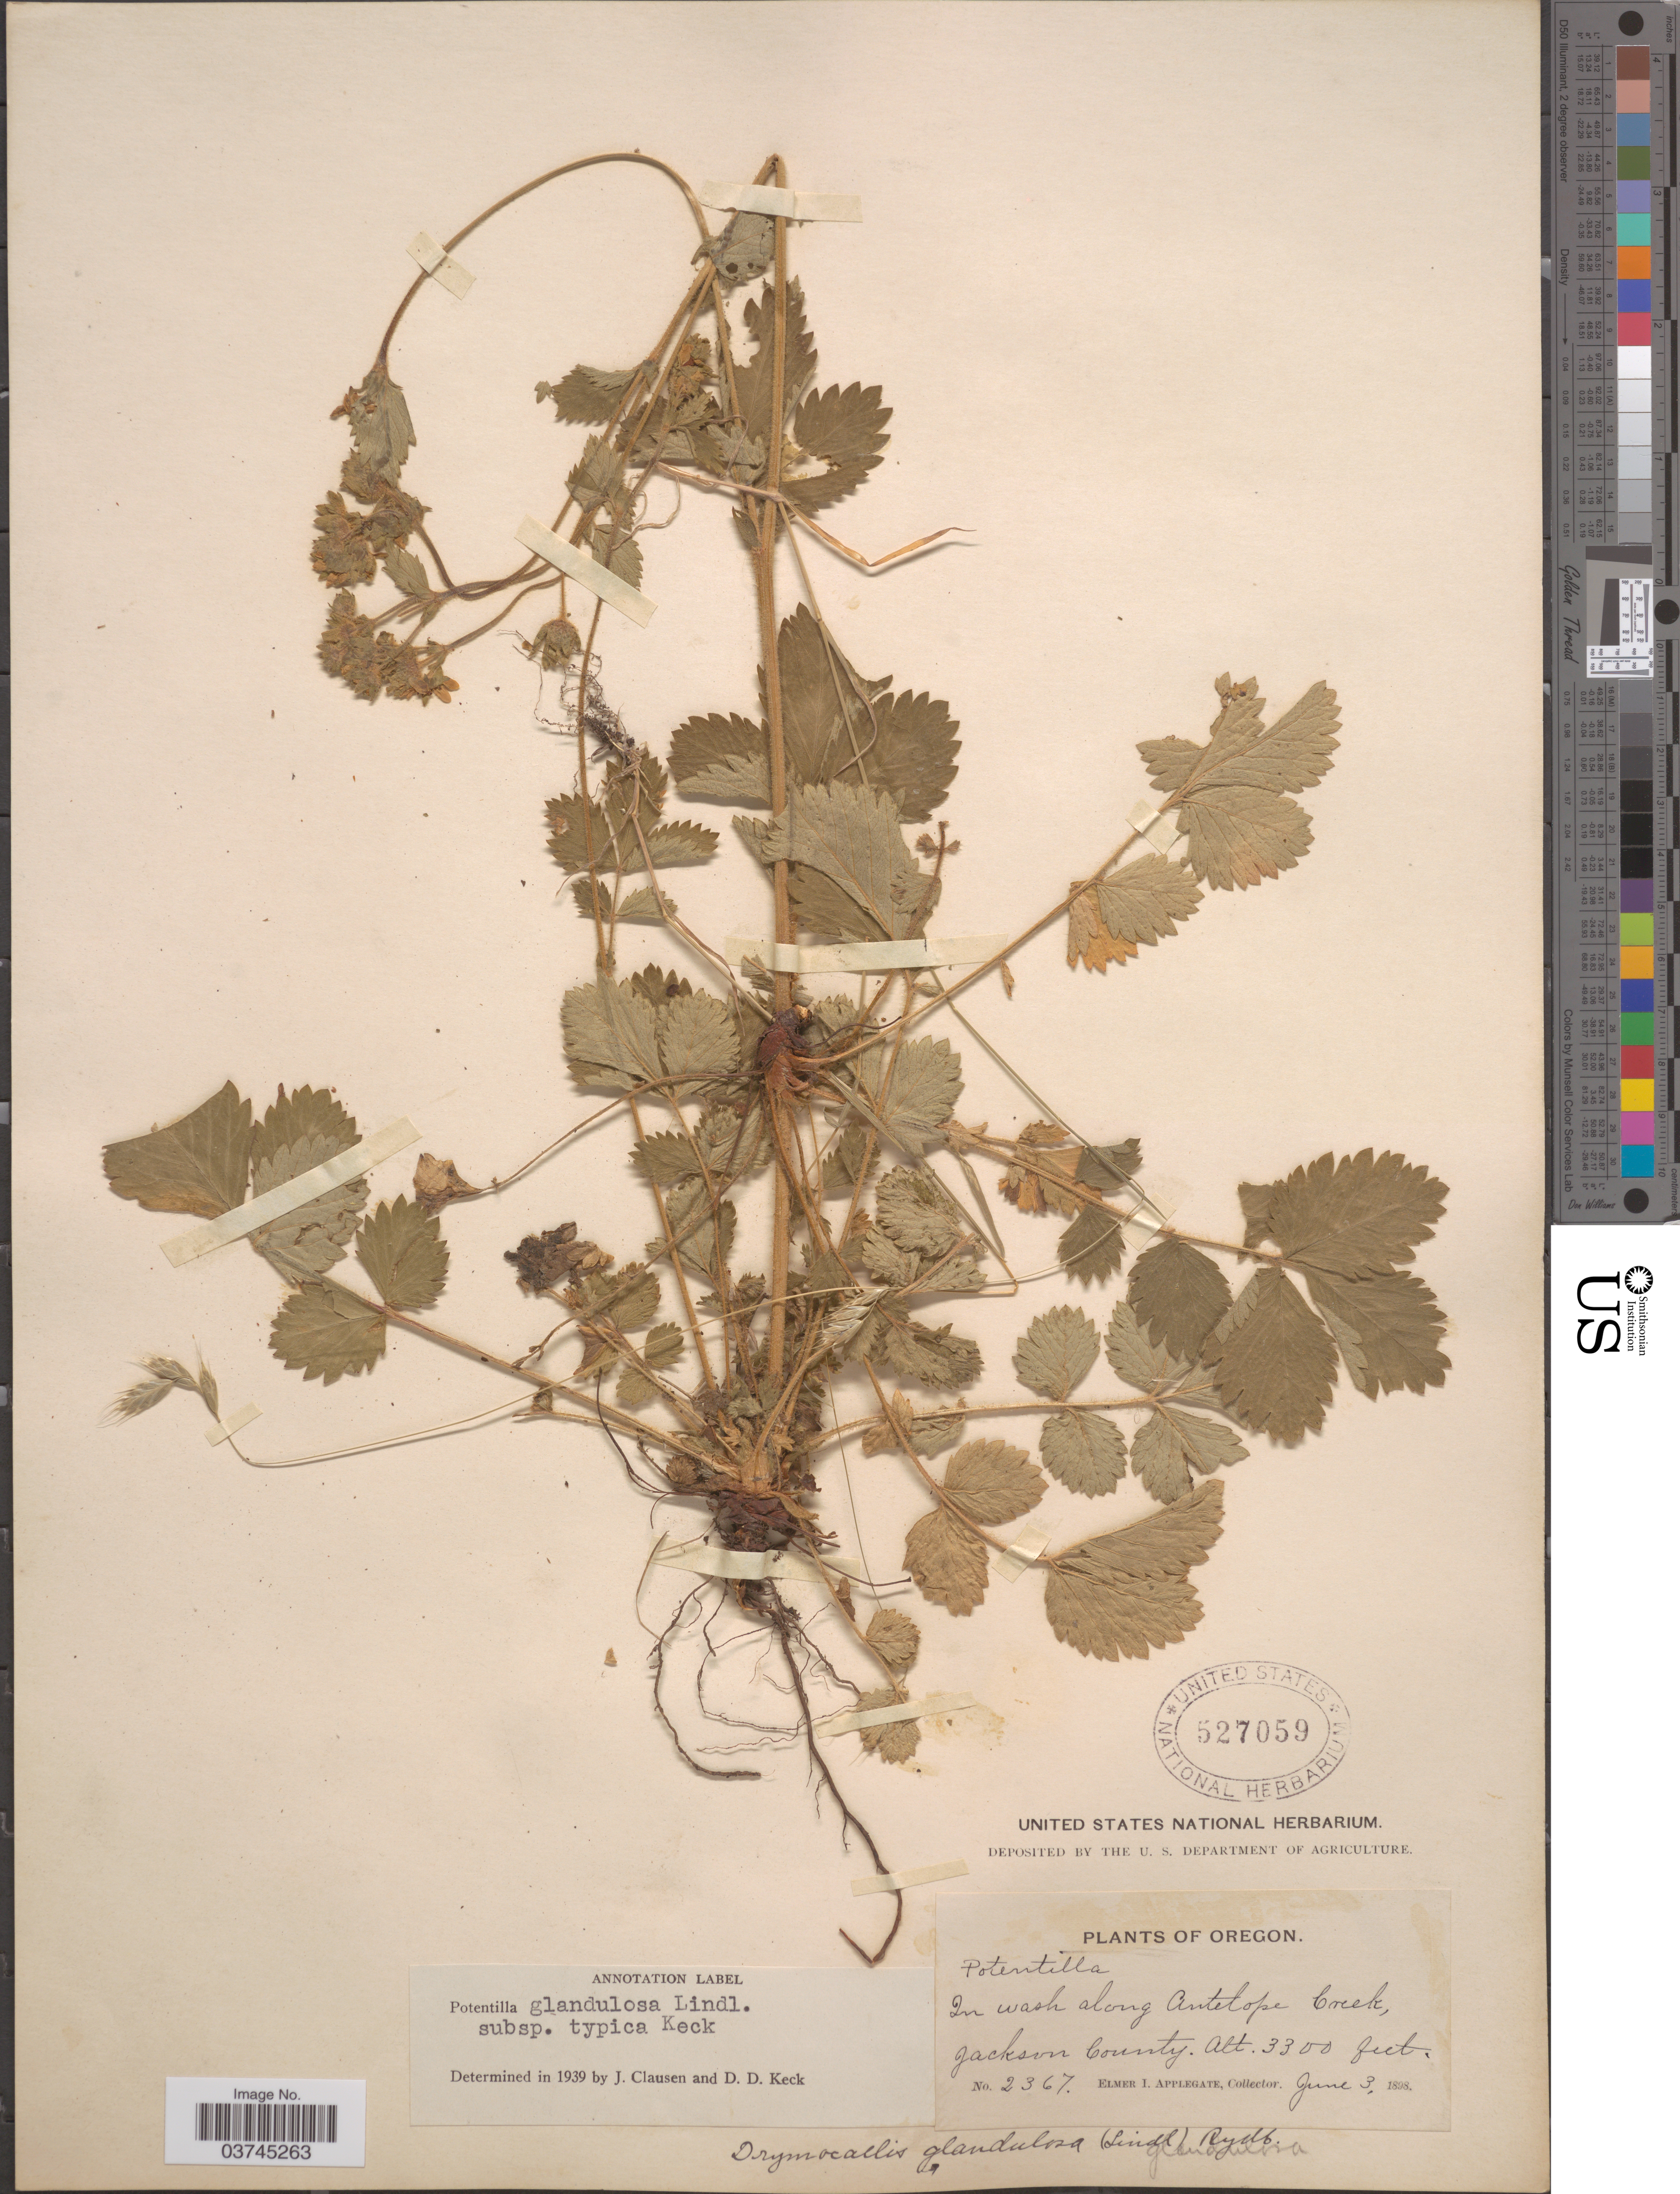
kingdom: Plantae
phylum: Tracheophyta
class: Magnoliopsida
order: Rosales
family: Rosaceae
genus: Drymocallis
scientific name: Drymocallis glandulosa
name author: (Lindl.) Rydb.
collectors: E. I. Applegate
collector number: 2367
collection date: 1898-06-03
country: United States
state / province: Oregon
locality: In wash along Antelope Creek, Jackson County.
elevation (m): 1006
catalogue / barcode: US 527059